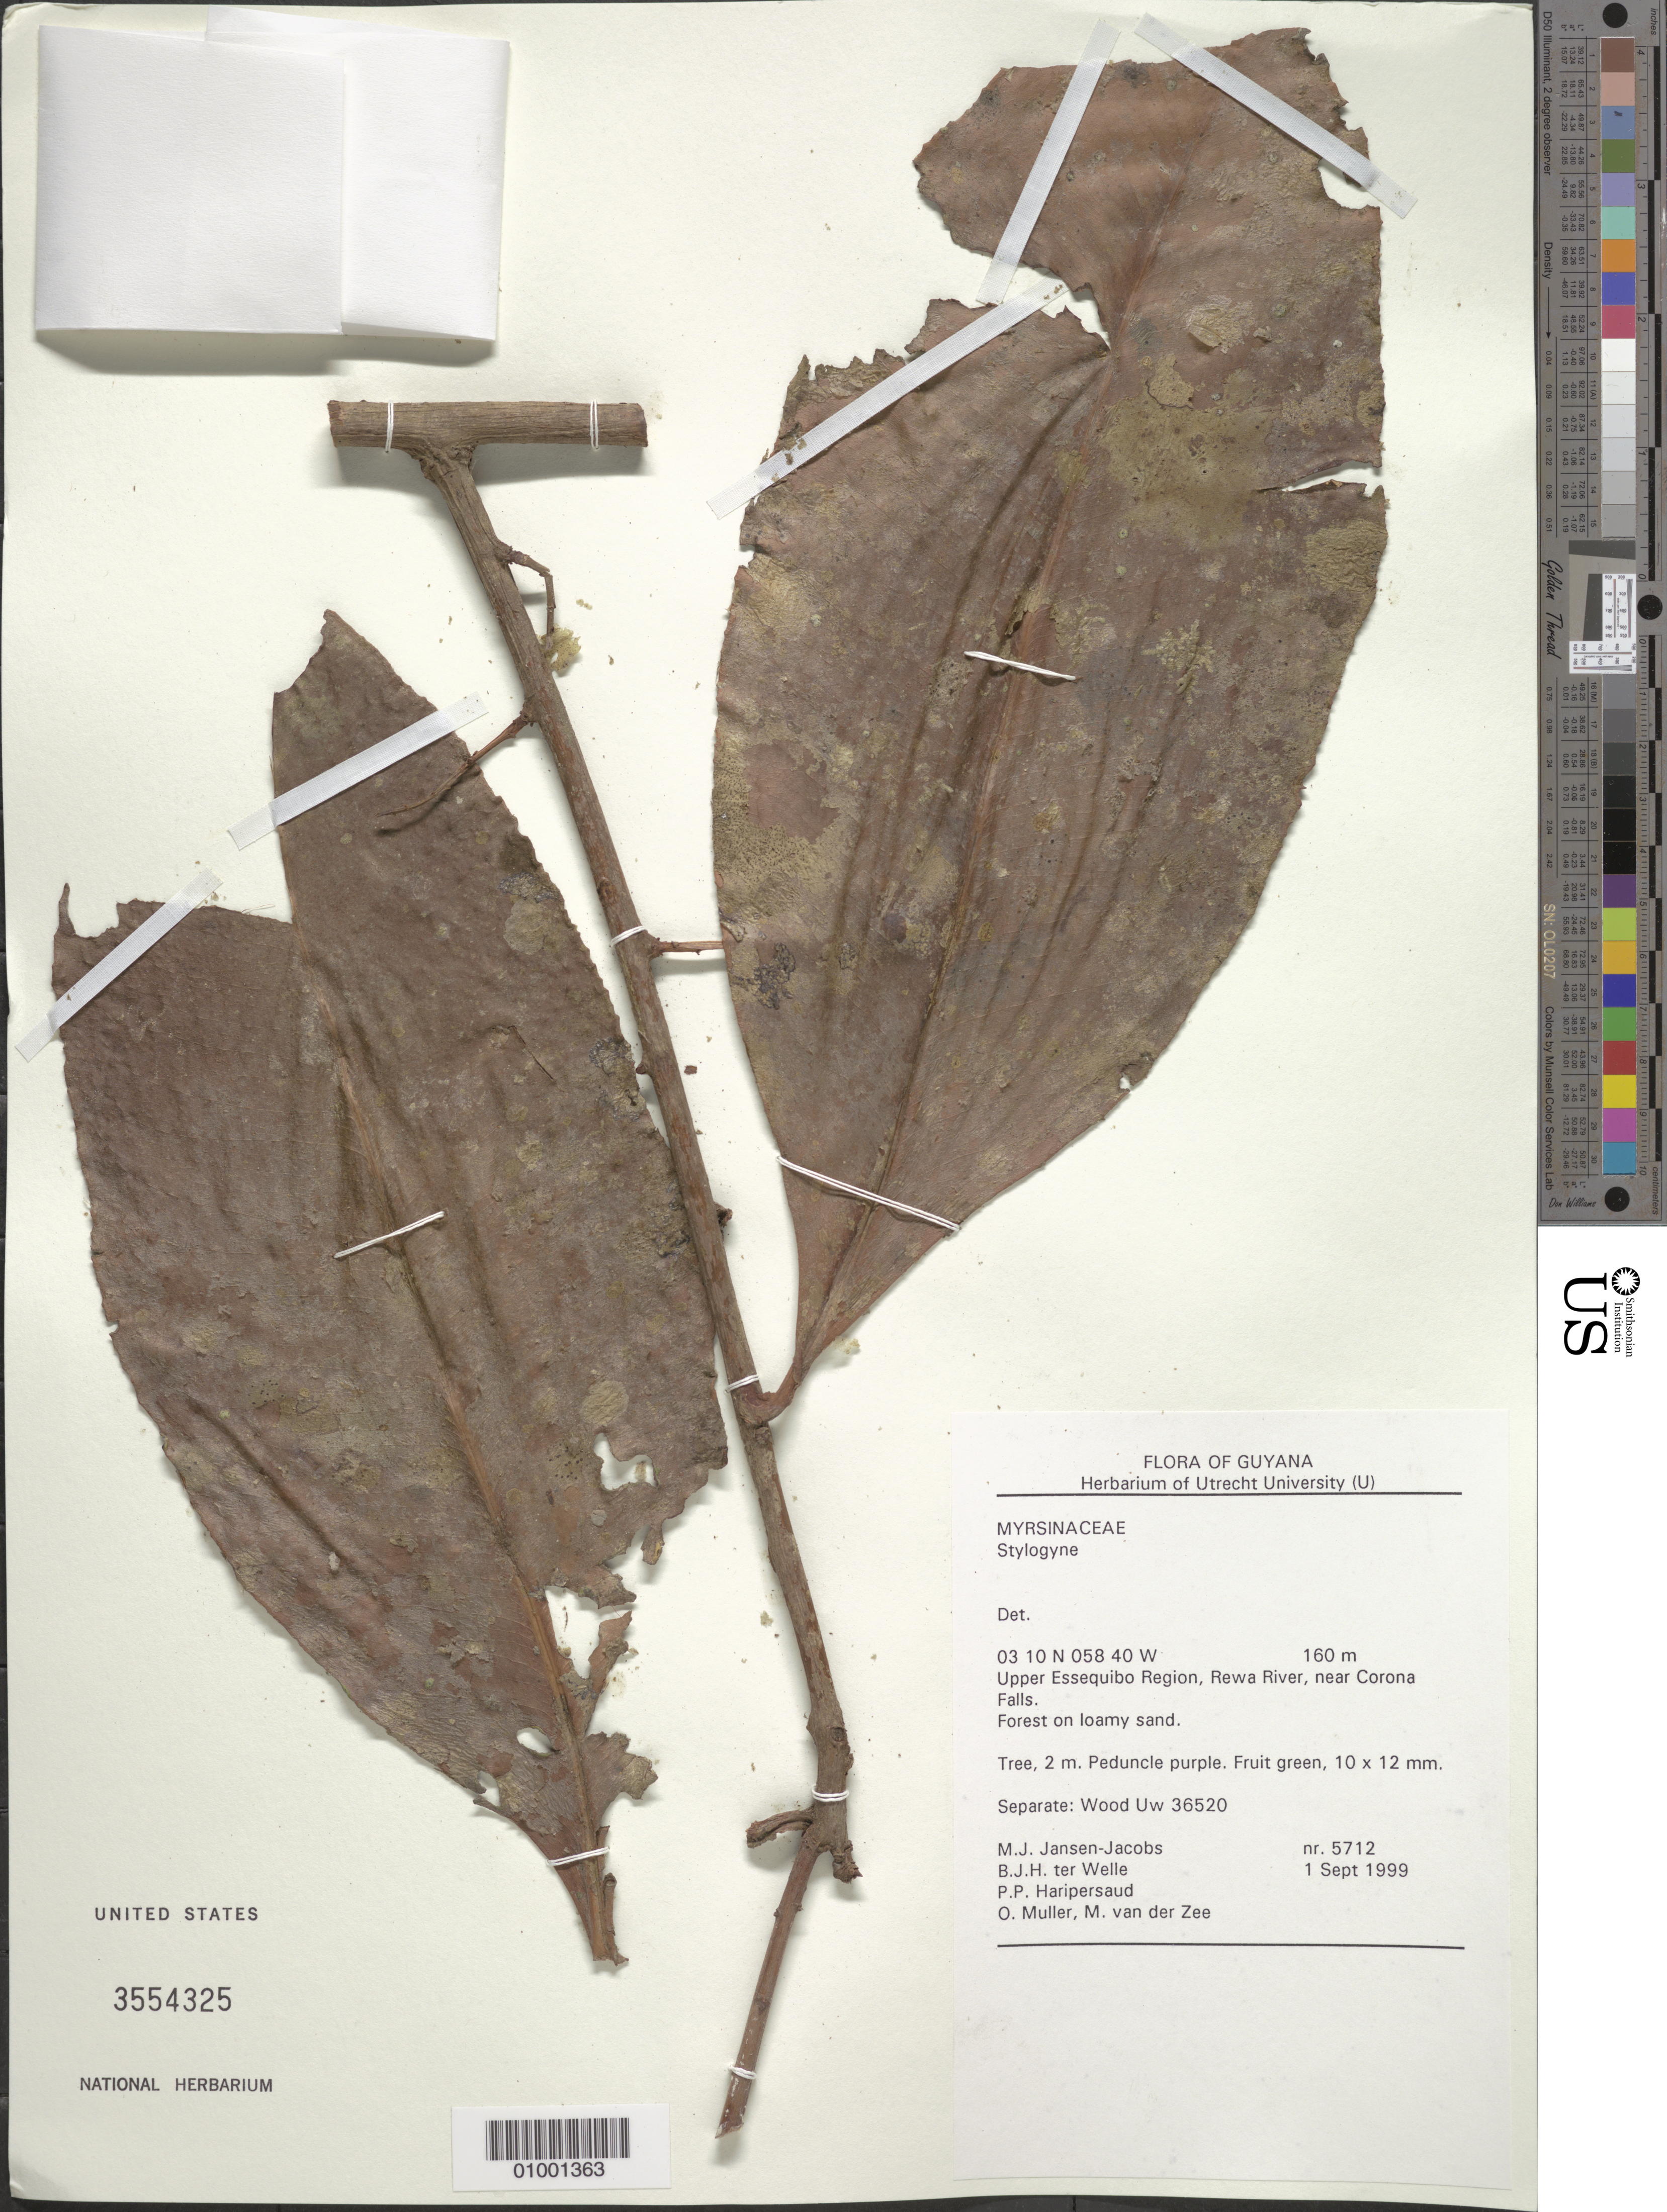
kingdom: Plantae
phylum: Tracheophyta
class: Magnoliopsida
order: Ericales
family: Primulaceae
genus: Stylogyne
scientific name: Stylogyne sp.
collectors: M. J. Jansen-Jacobs, B. Welle, P. Haripersaud, O. Muller & M. van der Zee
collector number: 5712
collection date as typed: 1-Sep-99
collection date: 1999-09-01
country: Guyana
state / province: U. Takutu-U. Essequibo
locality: Rewa River, near Corona Falls, Upper Essequibo Region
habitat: Forest on loamy sand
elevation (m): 160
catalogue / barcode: US 3554325